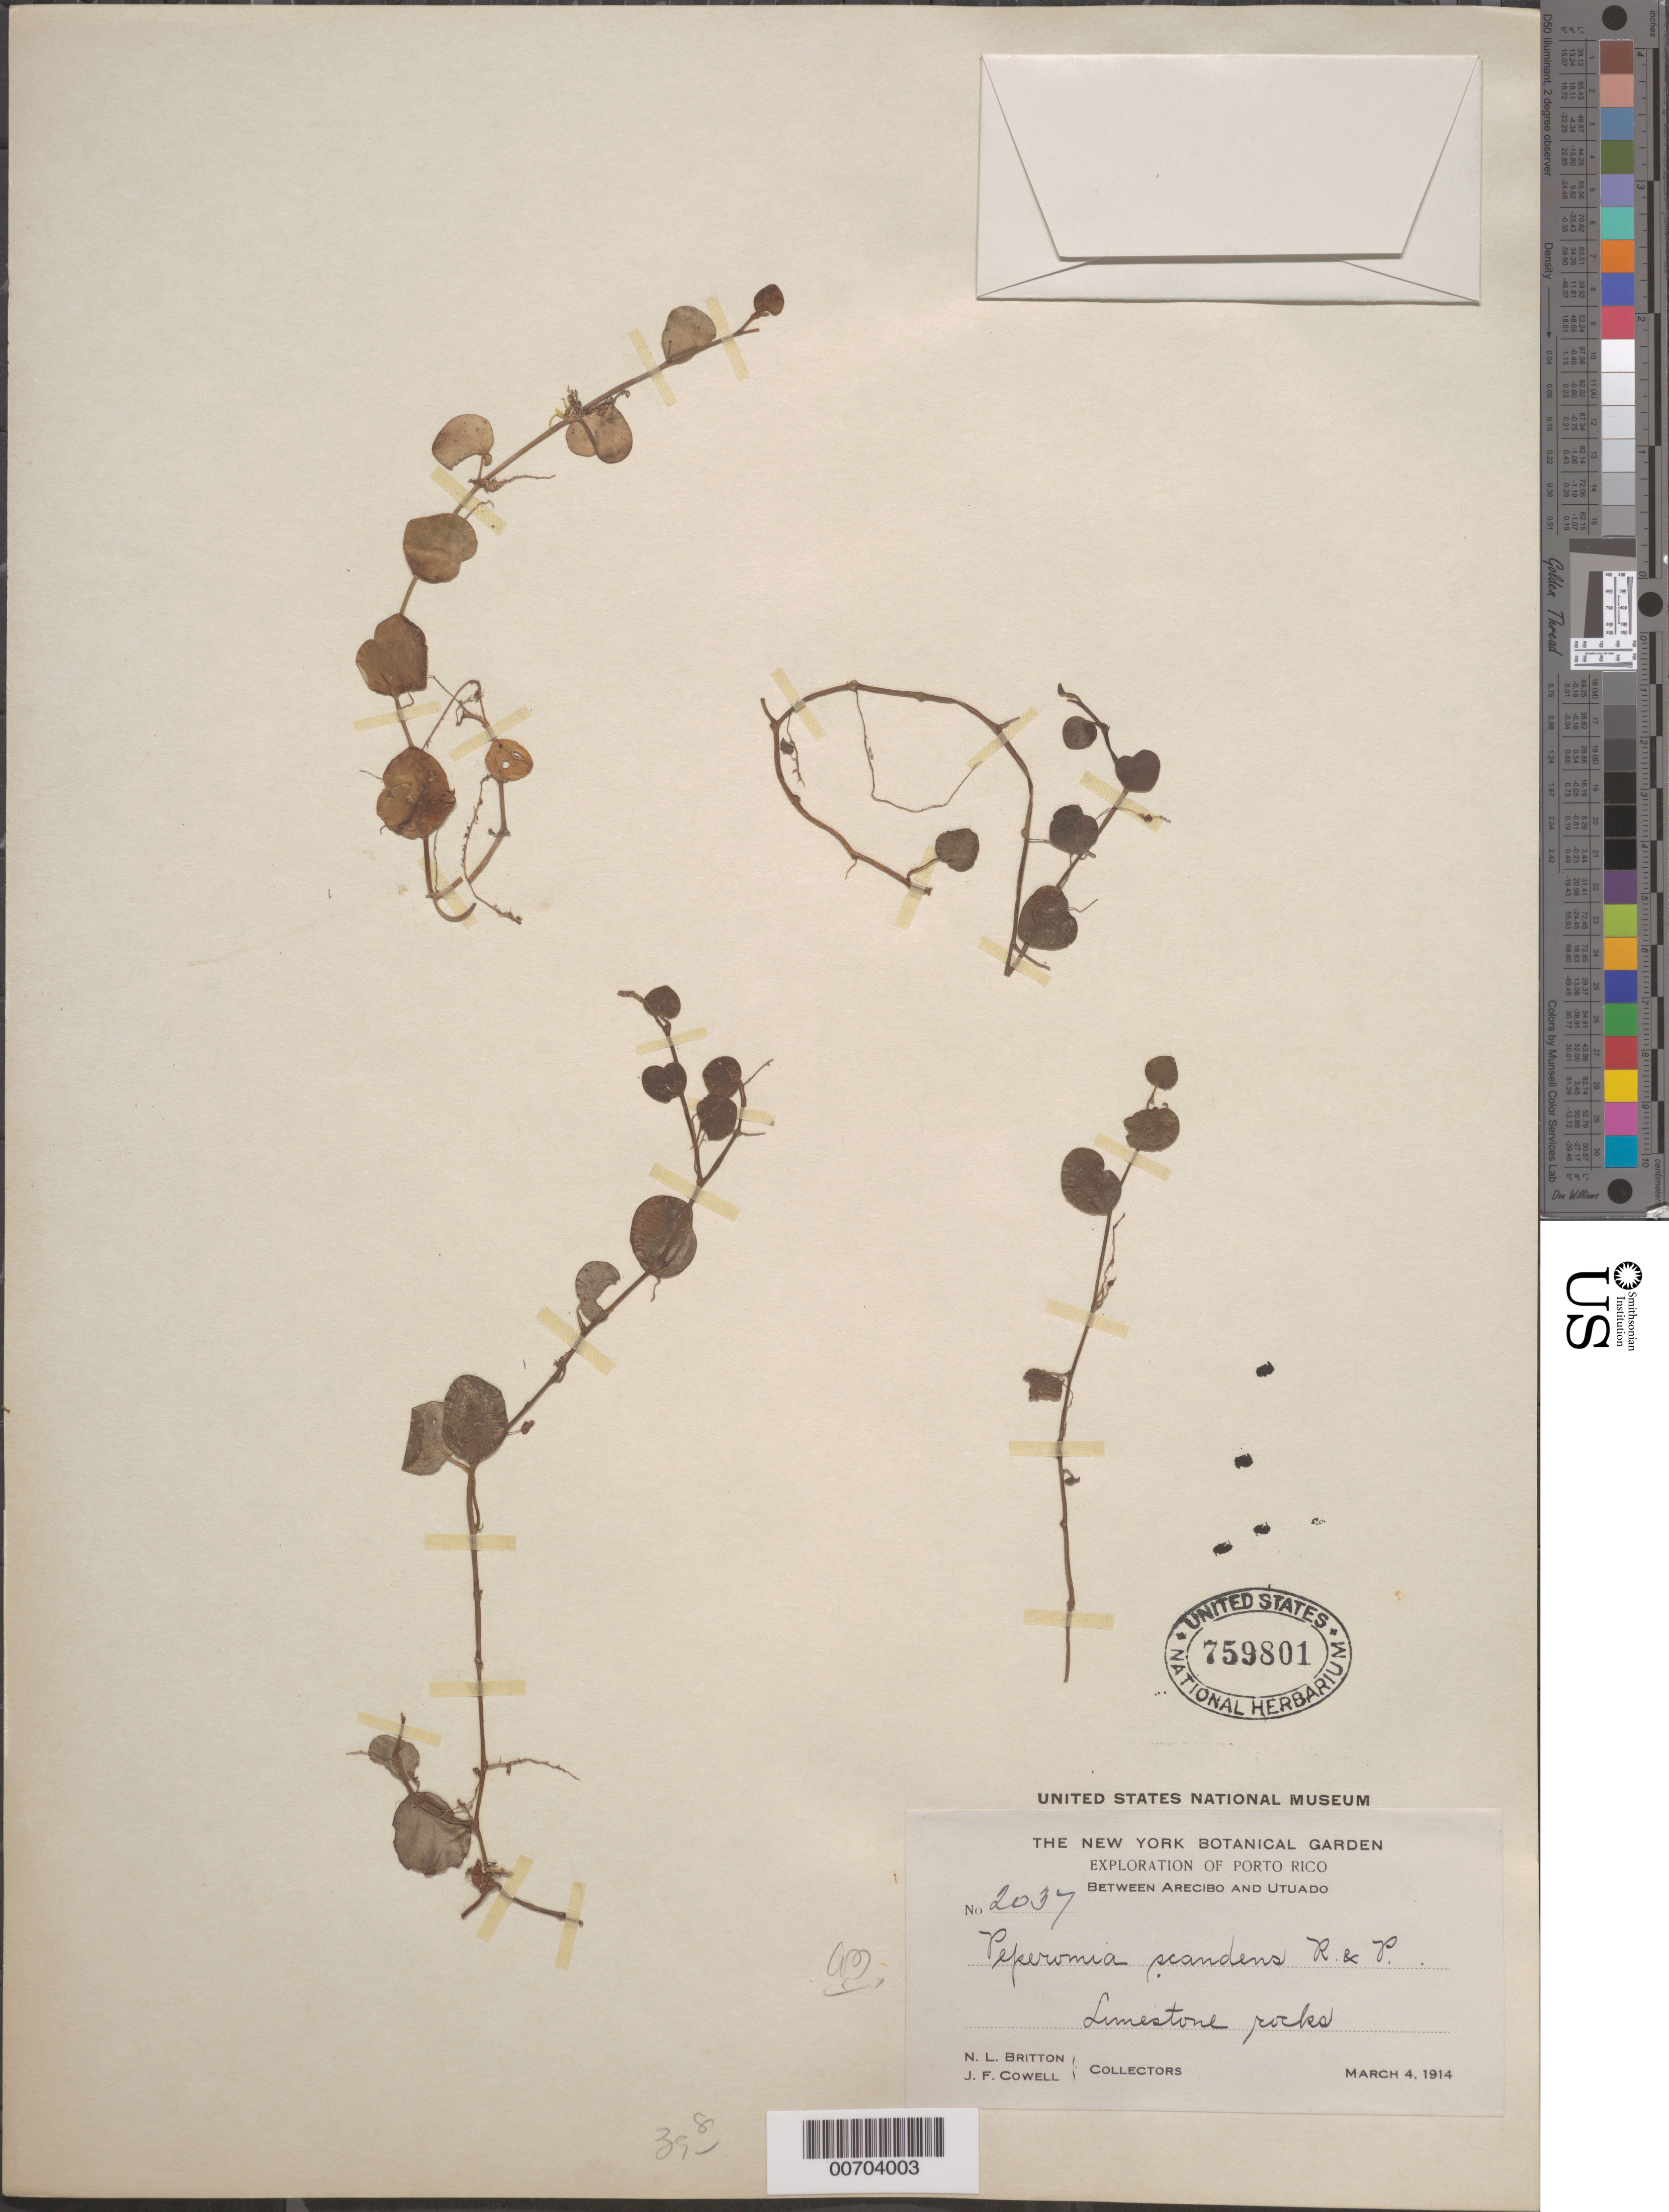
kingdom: Plantae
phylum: Tracheophyta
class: Magnoliopsida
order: Piperales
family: Piperaceae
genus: Peperomia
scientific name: Peperomia scandens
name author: Ruiz & Pav.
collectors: N. Britton & J. F. Cowell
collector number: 2037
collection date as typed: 04 Mar 1914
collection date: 1914-03-04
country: Puerto Rico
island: Greater Antilles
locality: Btw. Arecibo and Utuado.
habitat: Limestone rocks.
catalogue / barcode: US 759801